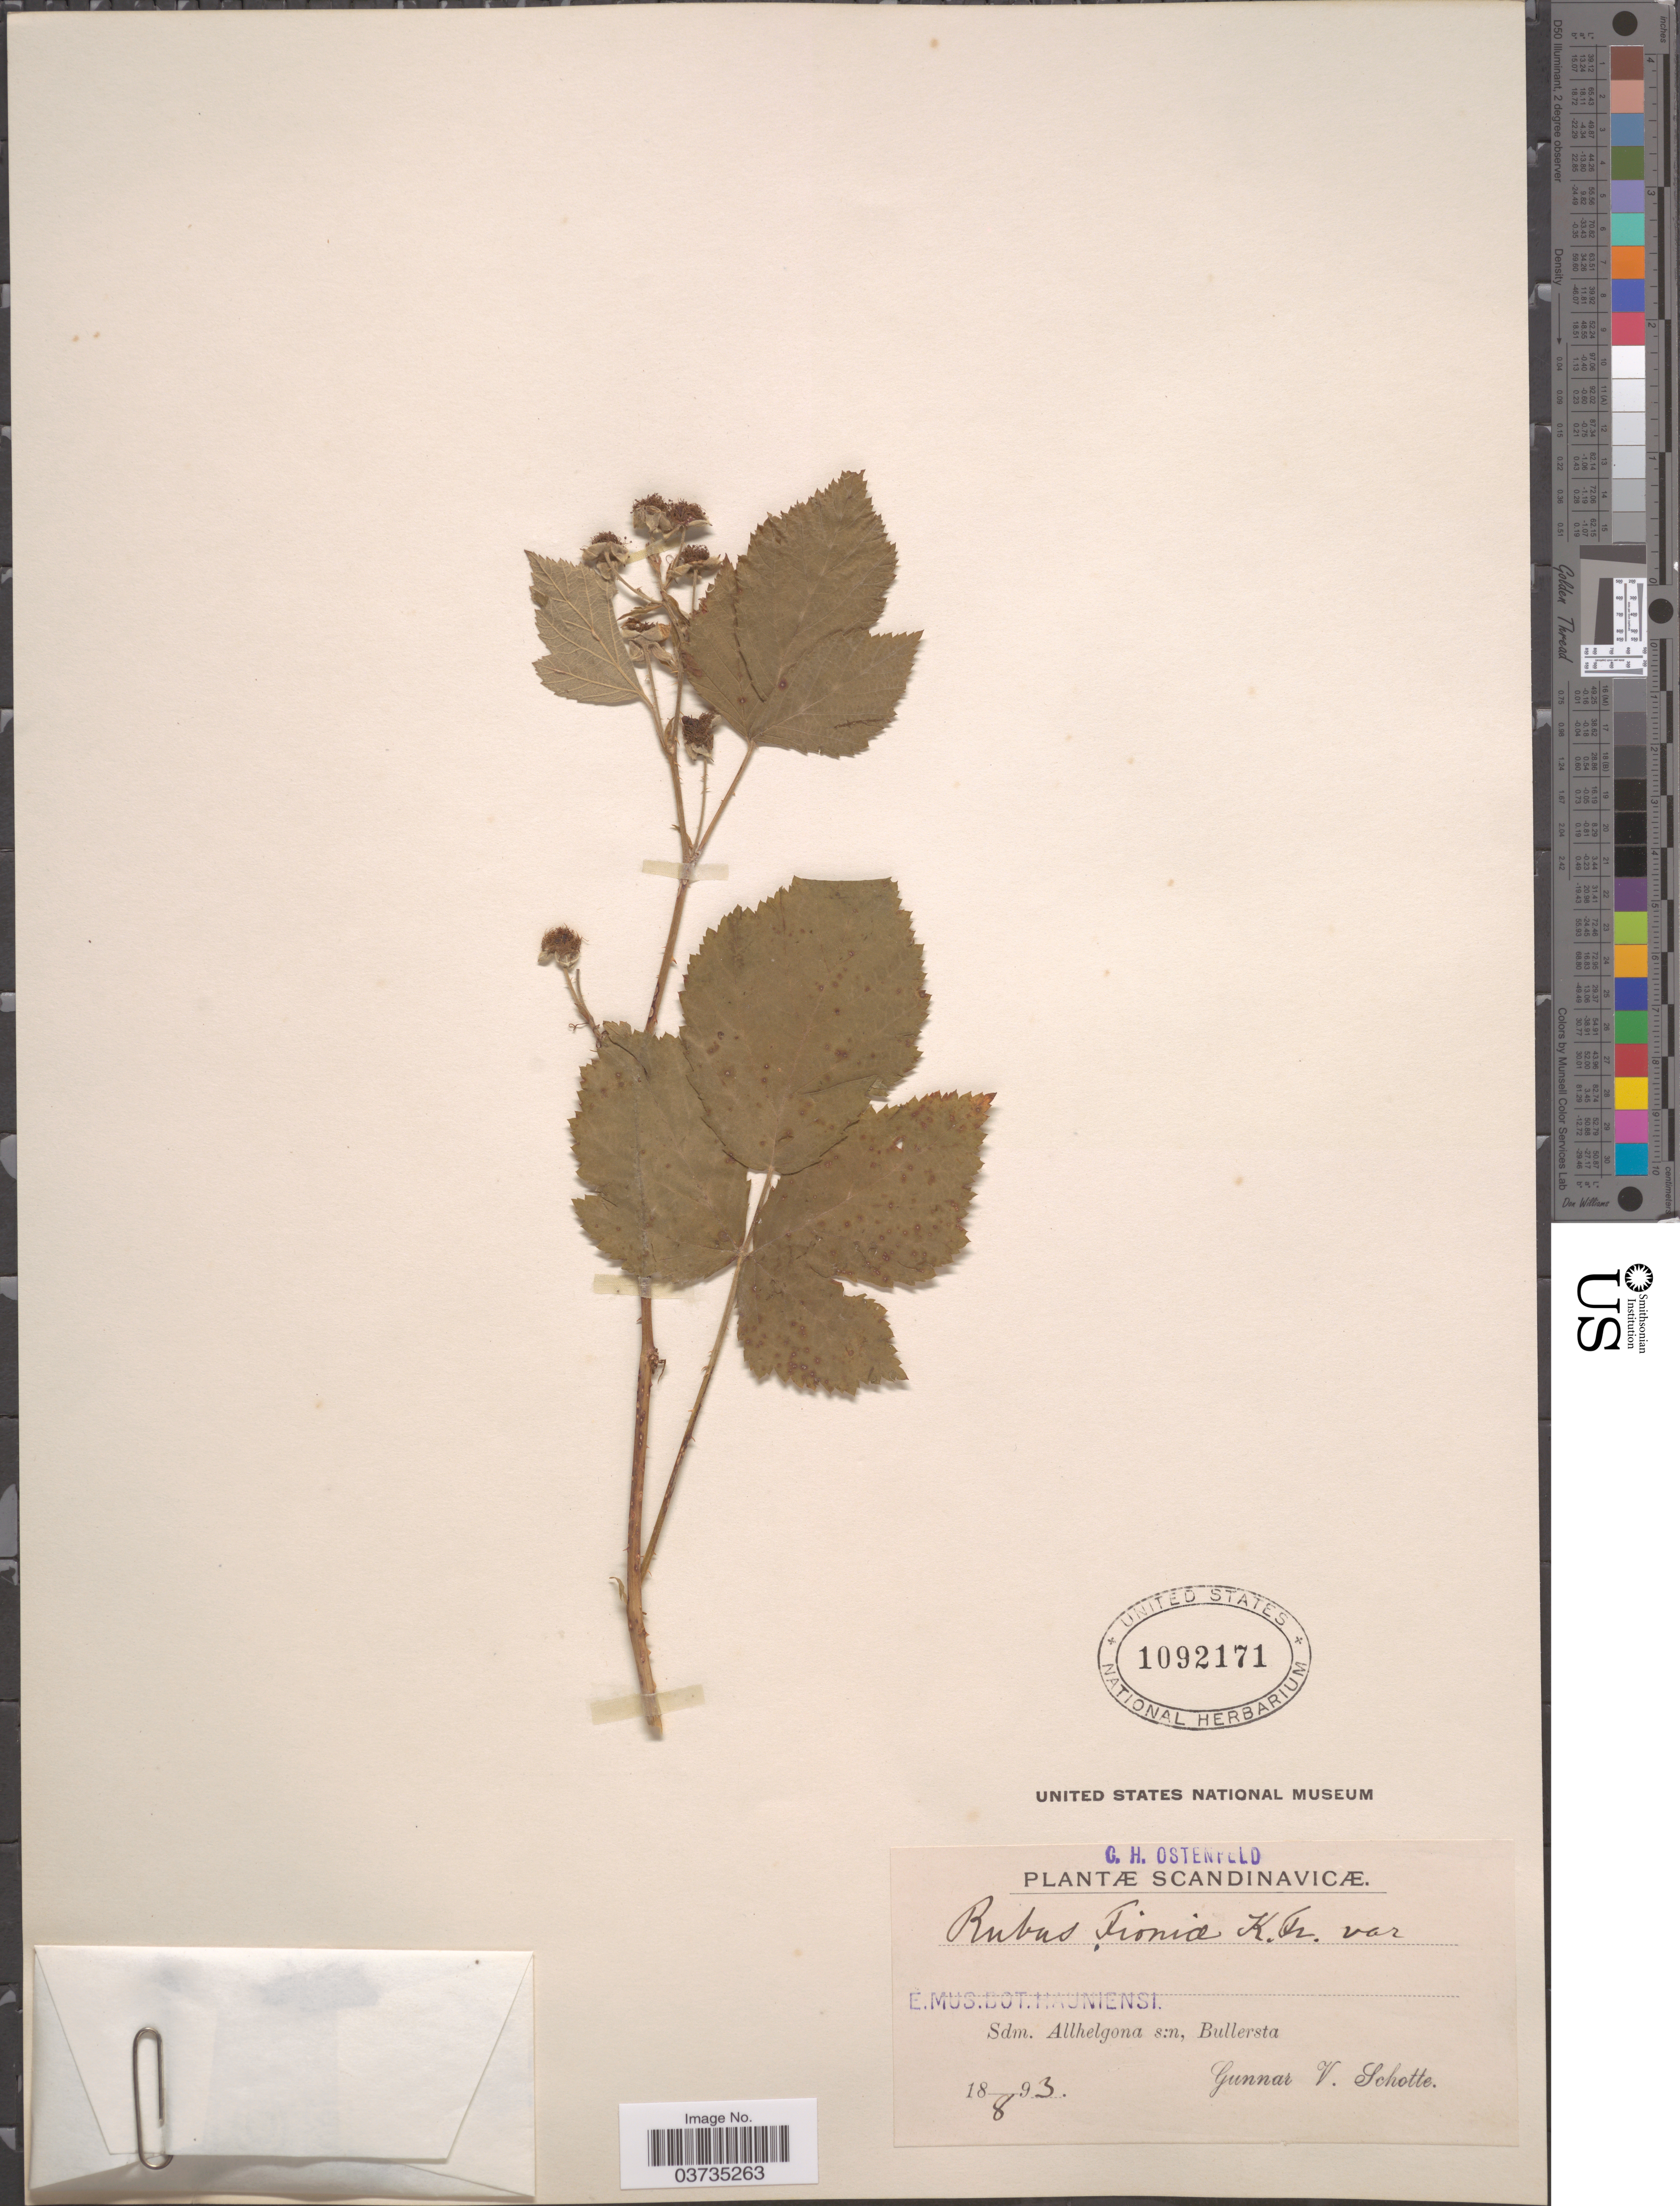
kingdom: Plantae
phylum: Tracheophyta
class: Magnoliopsida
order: Rosales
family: Rosaceae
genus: Rubus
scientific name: Rubus fioniae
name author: Frid. ex Erichsen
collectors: G. Schotte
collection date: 1893-08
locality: Scandinavicæ. Sdm. Allhelgona s:n, Bullersta.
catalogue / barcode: US 1092171